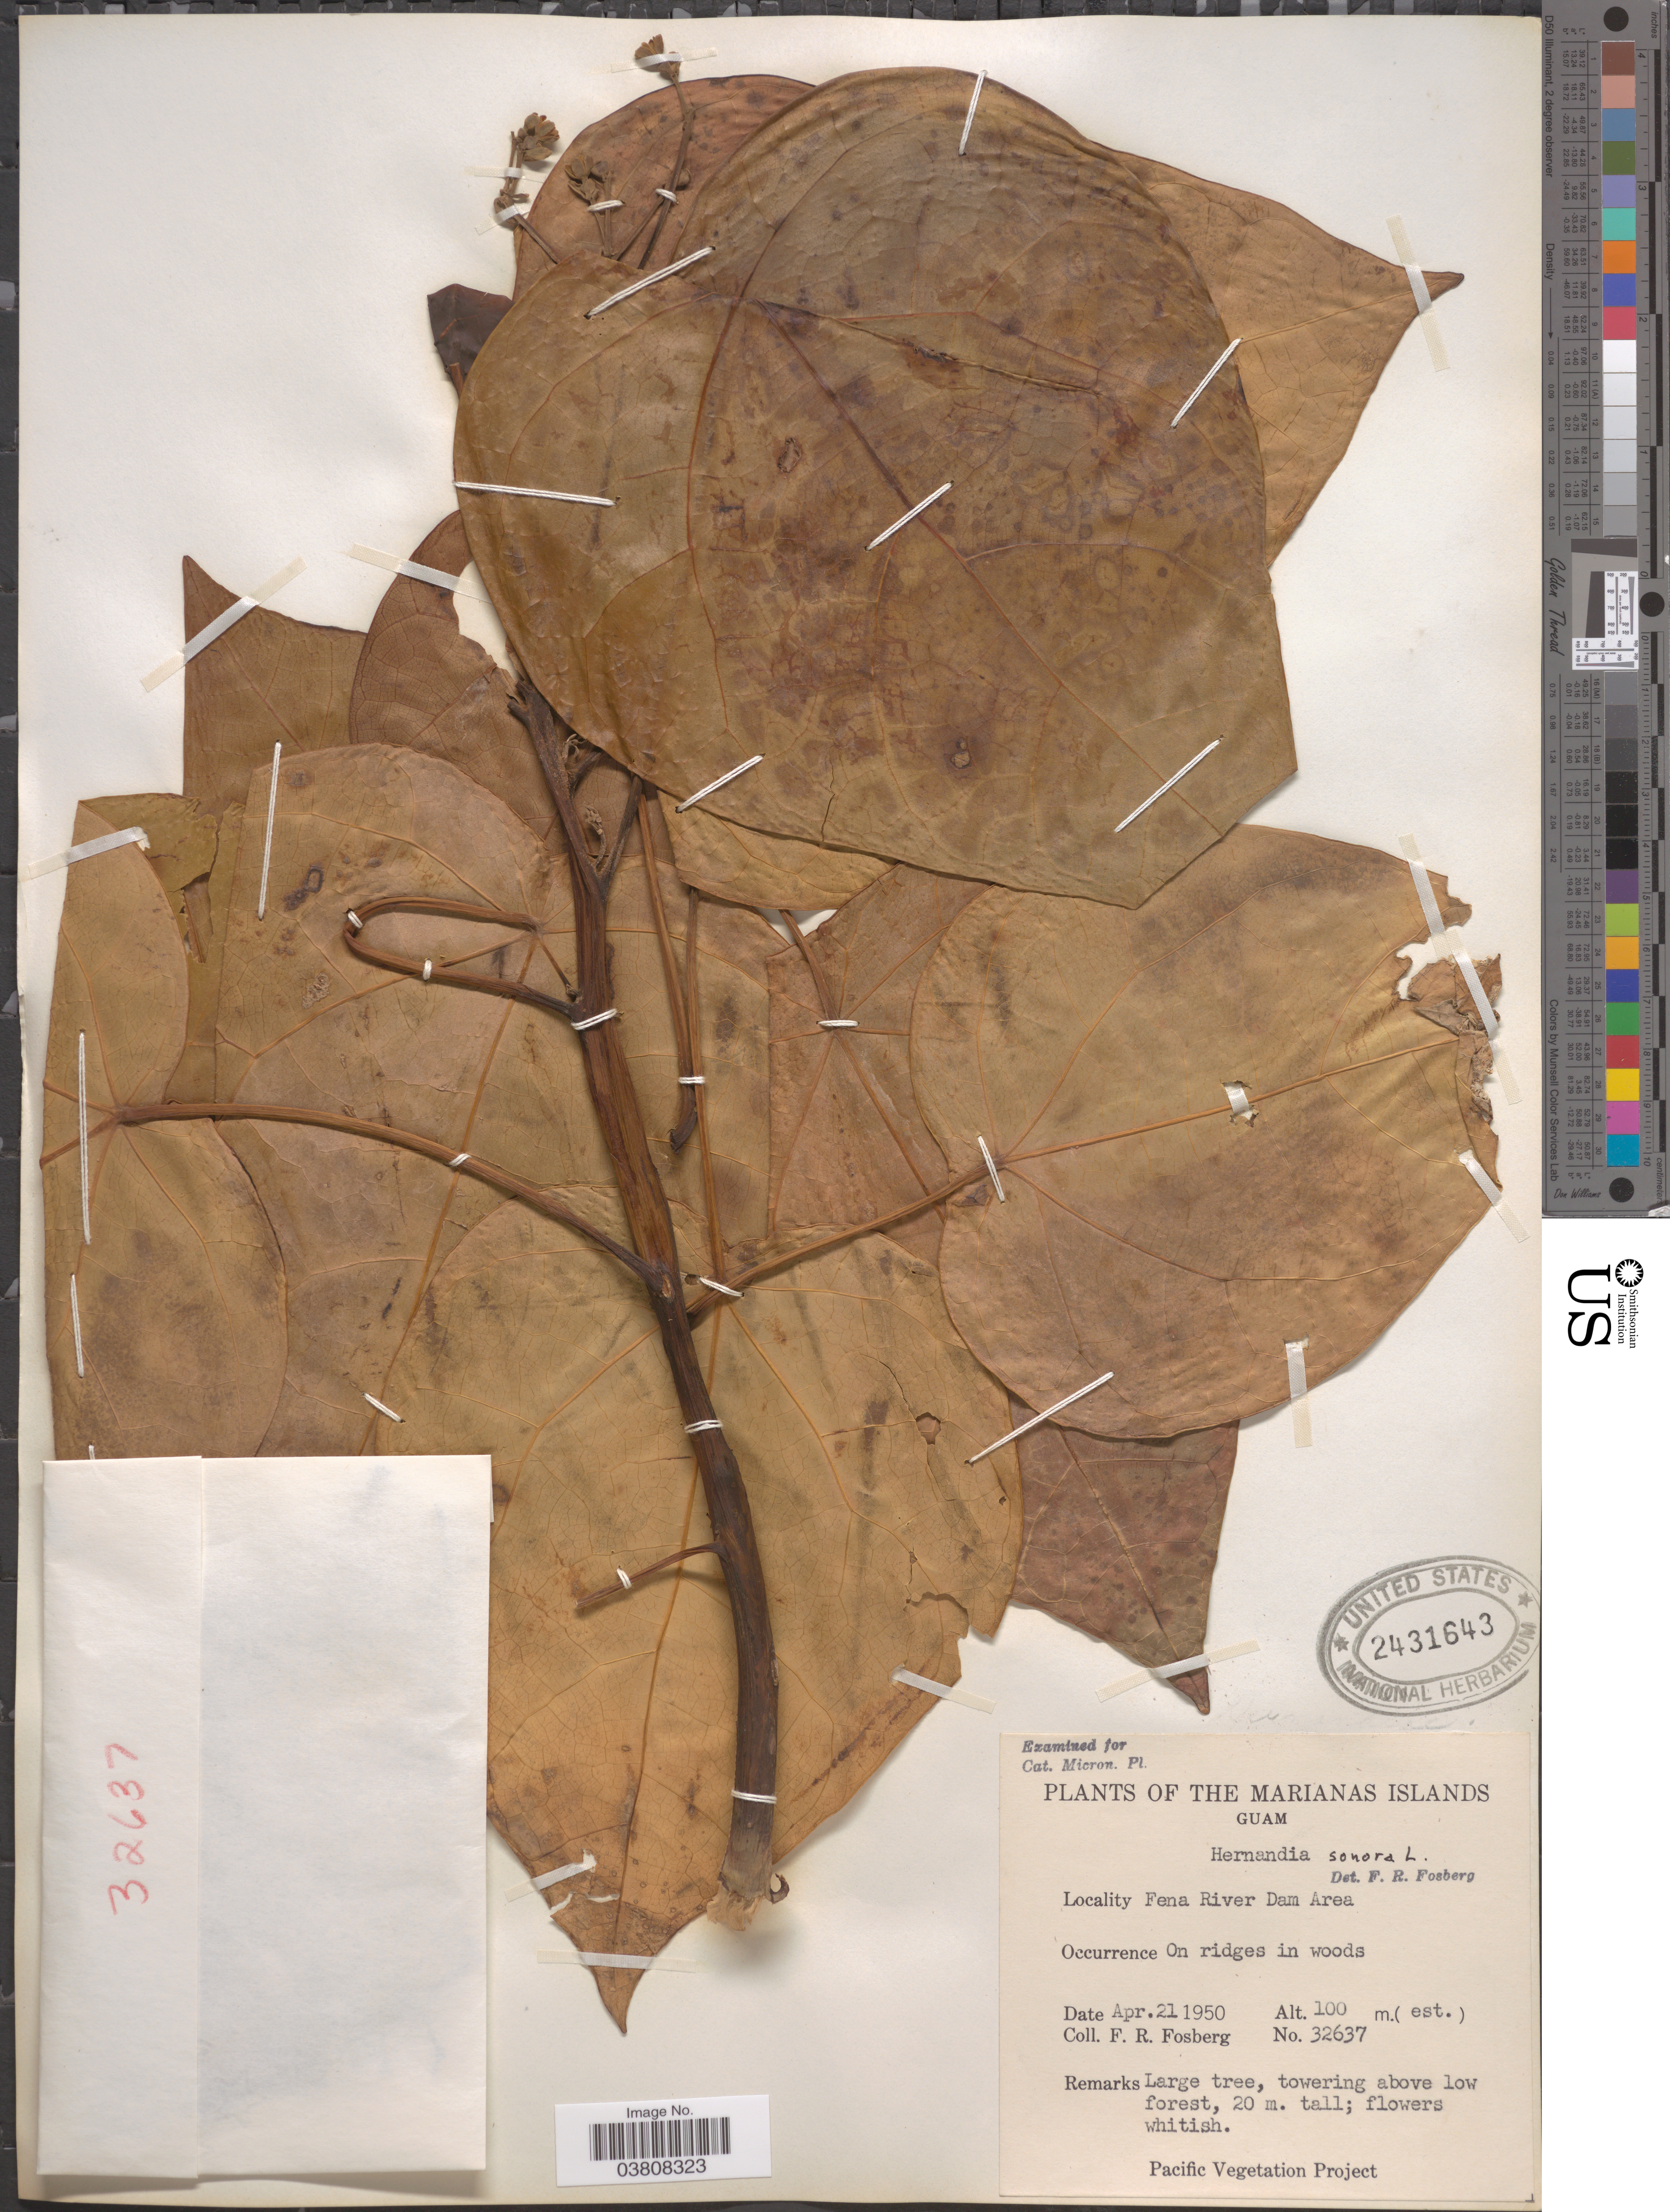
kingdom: Plantae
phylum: Tracheophyta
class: Magnoliopsida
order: Laurales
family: Hernandiaceae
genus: Hernandia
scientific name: Hernandia nymphaeifolia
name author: (C. Presl) Kubitzki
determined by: Strong, Mark T., (BOT), Smithsonian Institution - National Museum of Natural History (UNITED STATES)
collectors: F. R. Fosberg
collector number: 32637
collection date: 1950-04-21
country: Guam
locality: The Marianas Islands. Fena River Dam Area.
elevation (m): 100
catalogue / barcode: US 2431643